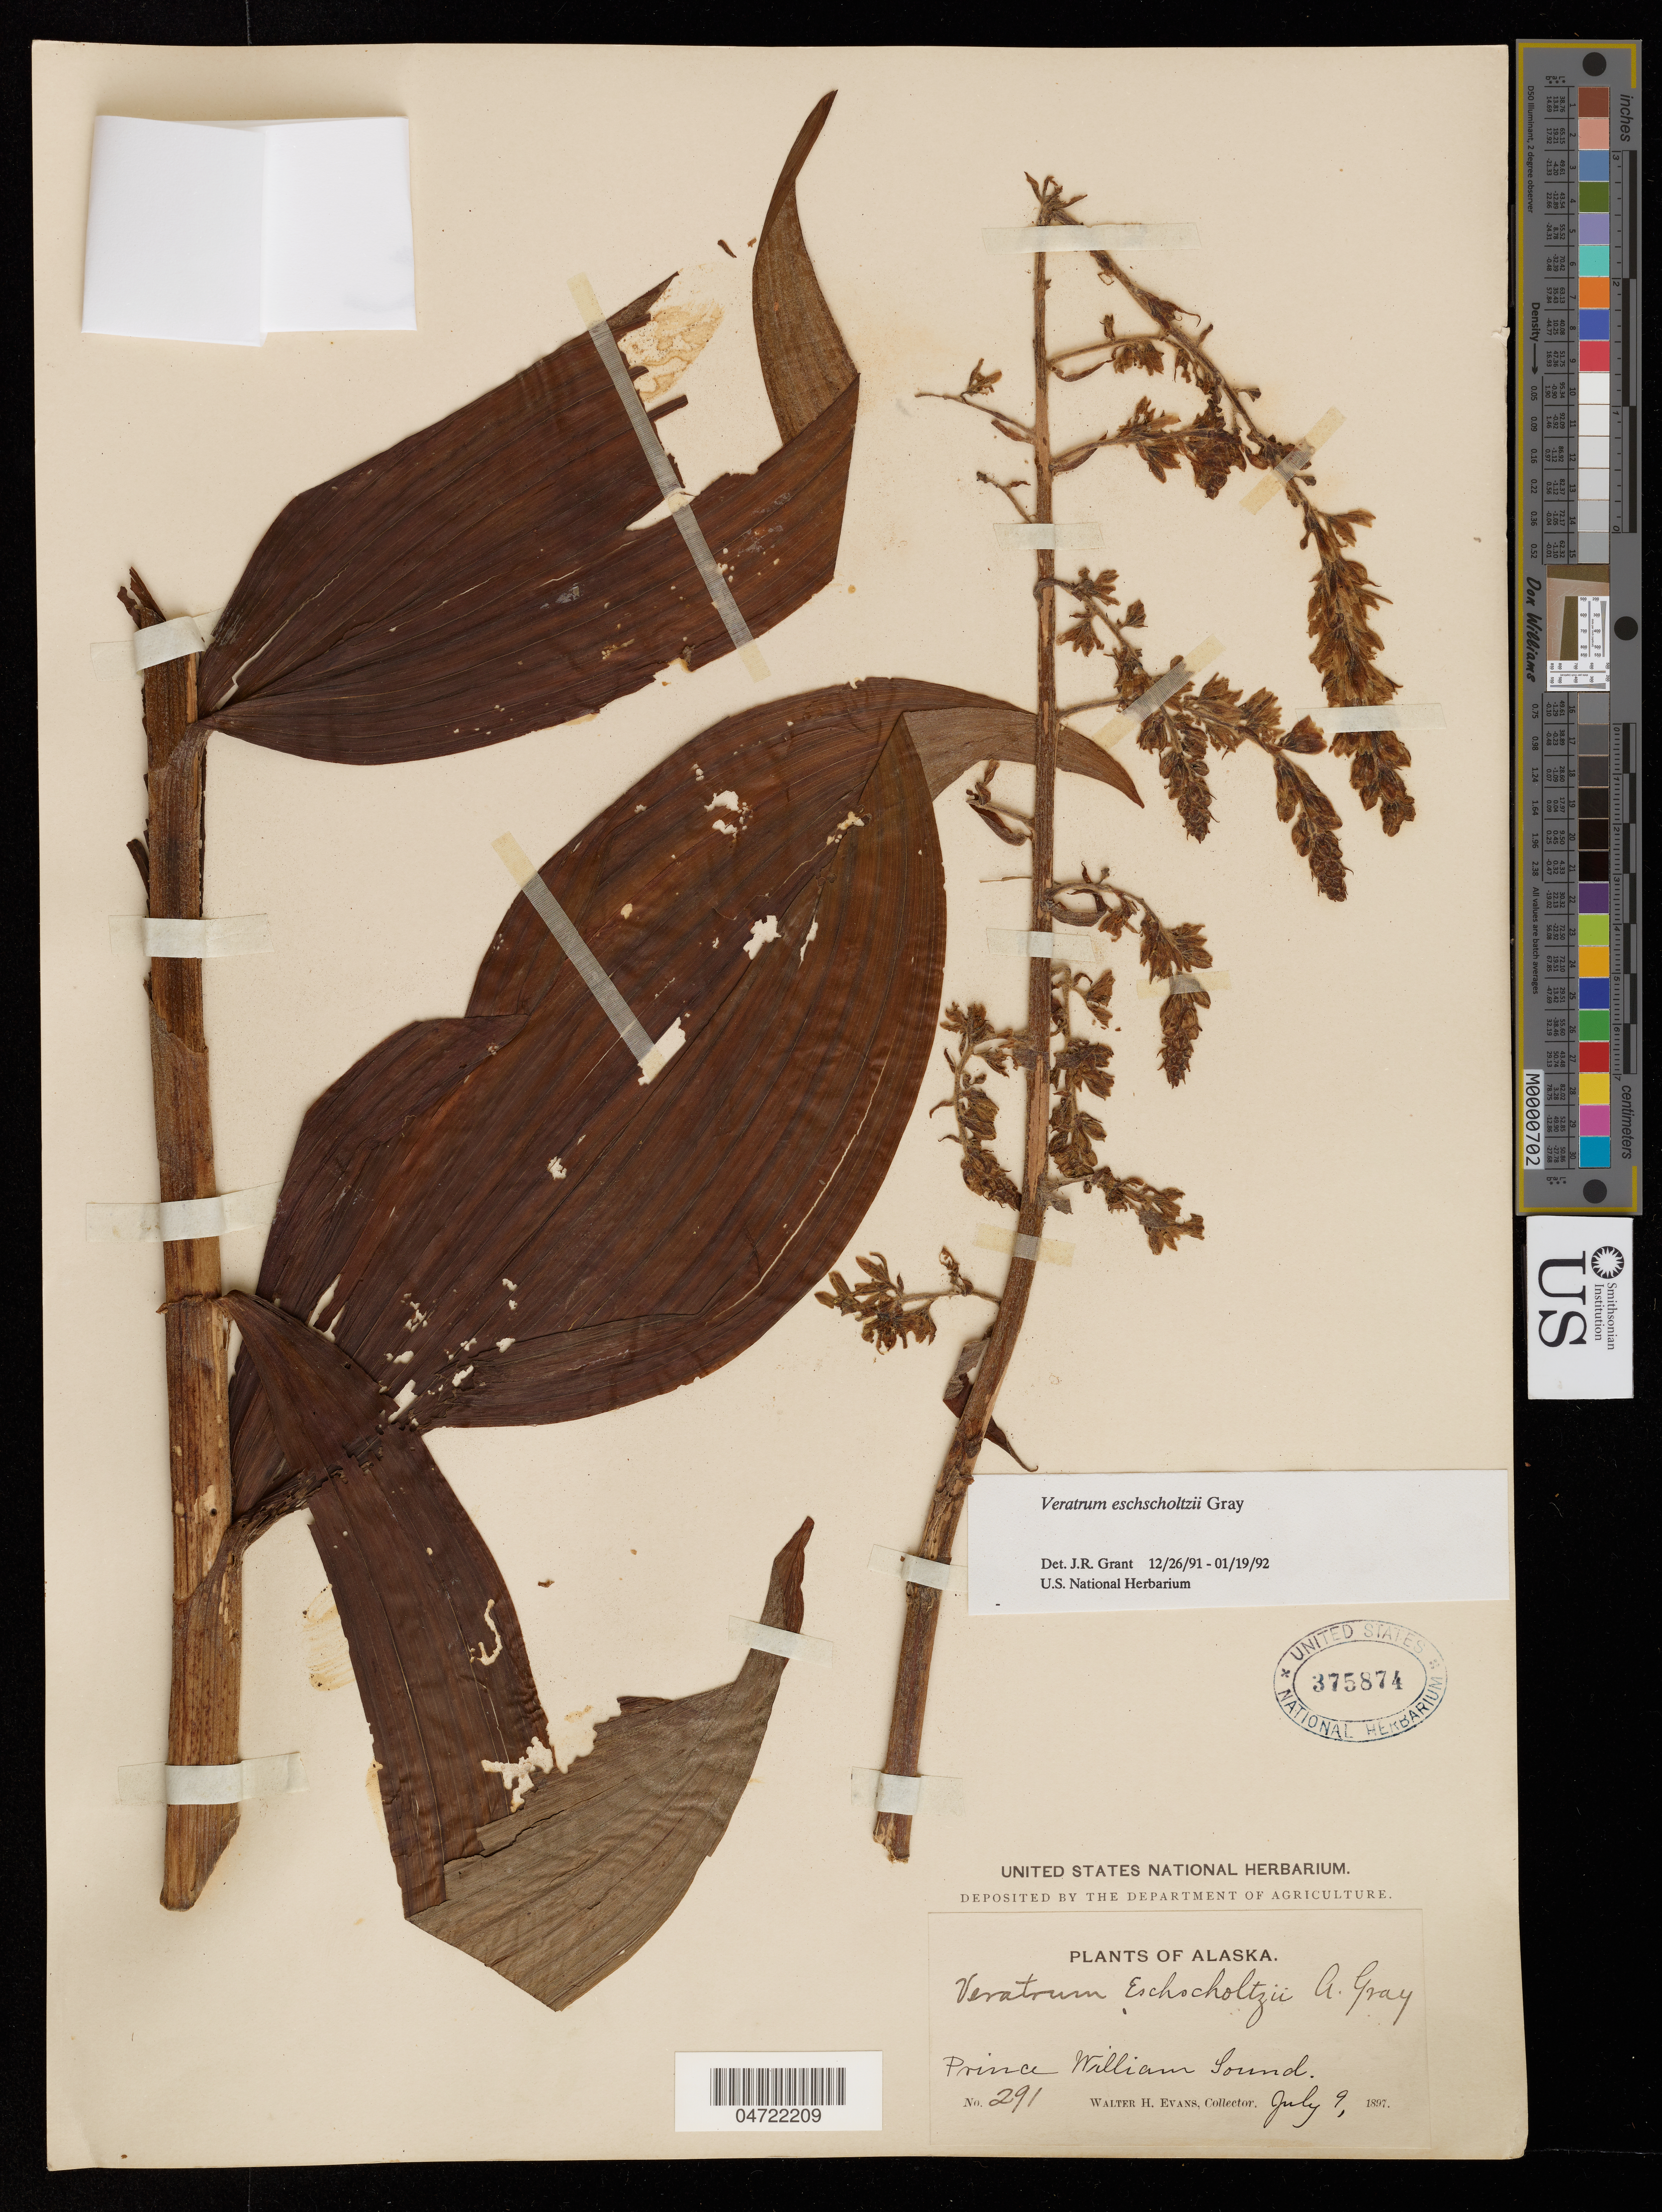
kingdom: Plantae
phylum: Tracheophyta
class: Liliopsida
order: Liliales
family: Melanthiaceae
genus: Veratrum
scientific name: Veratrum eschscholtzii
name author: A. Gray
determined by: Grant, J. R., (SWITZERLAND)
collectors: W. H. Evans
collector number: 291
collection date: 1897-07-09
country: United States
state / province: Alaska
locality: Prince William Sound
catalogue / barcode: US 375874